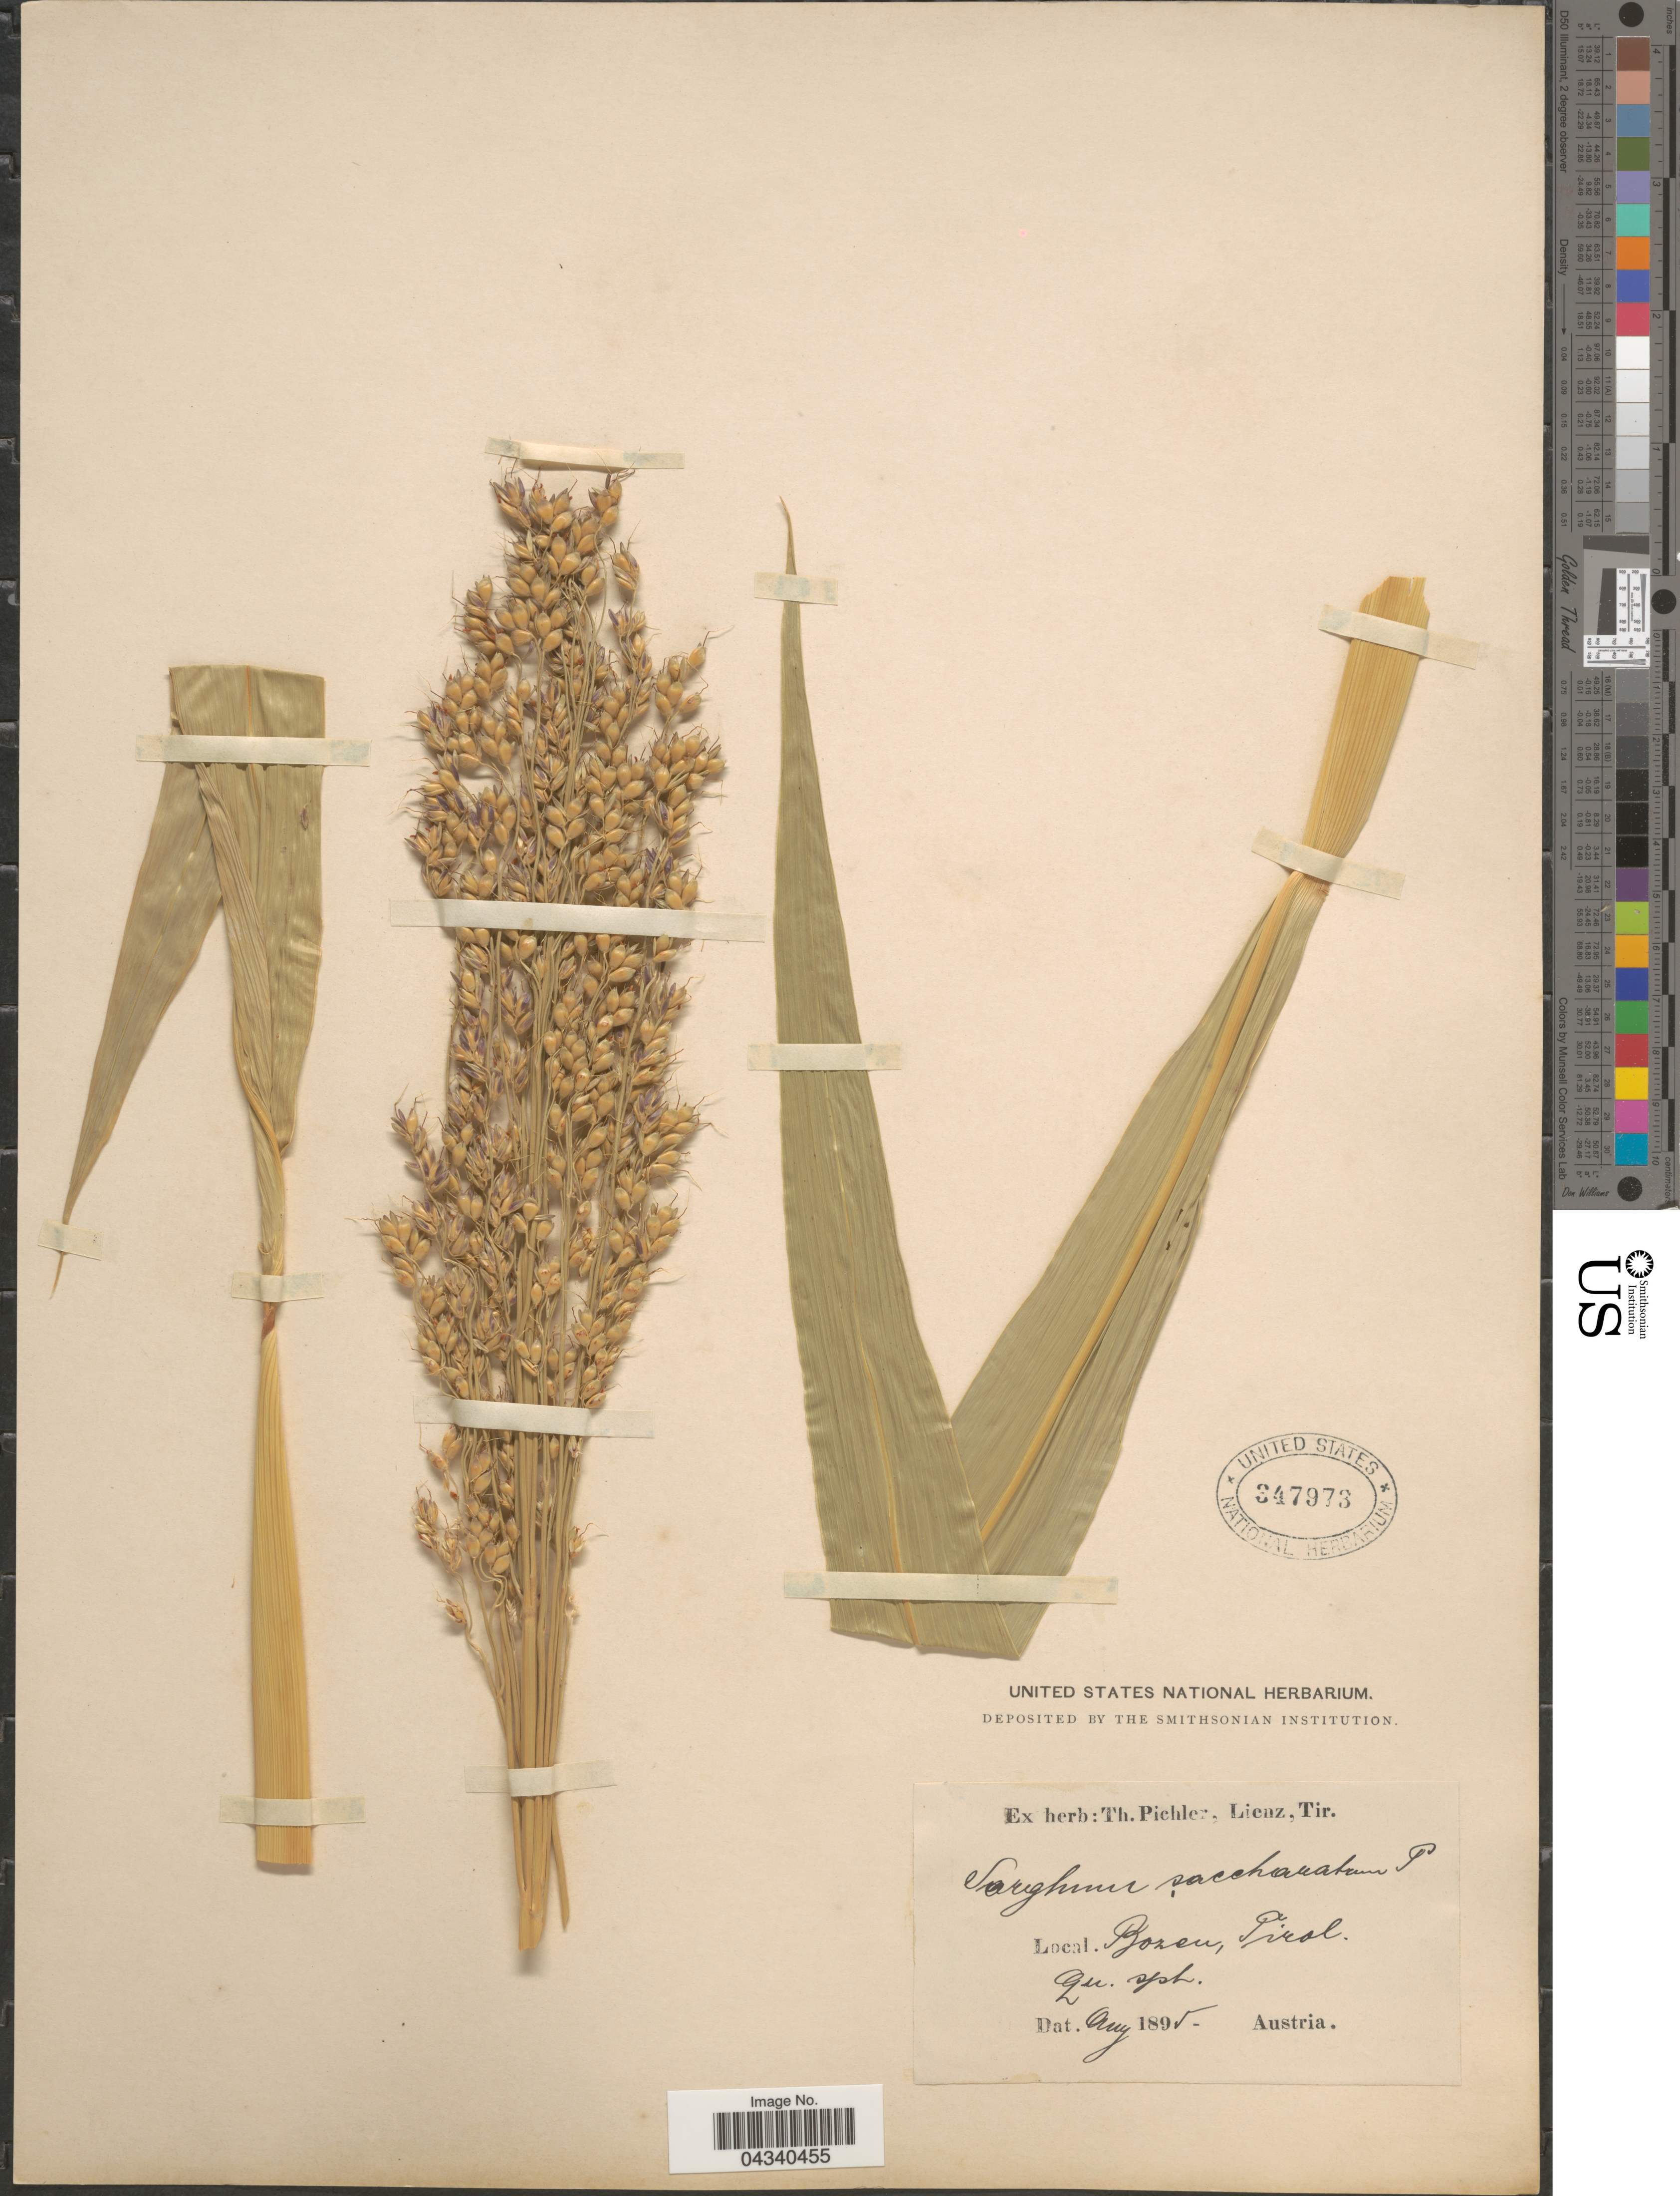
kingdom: Plantae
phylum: Tracheophyta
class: Liliopsida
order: Poales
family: Poaceae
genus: Sorghum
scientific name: Sorghum bicolor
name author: (L.) Moench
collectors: ex herb. T. Pichler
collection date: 1895-08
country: Italy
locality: Bozen, Tirol.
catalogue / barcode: US 347973